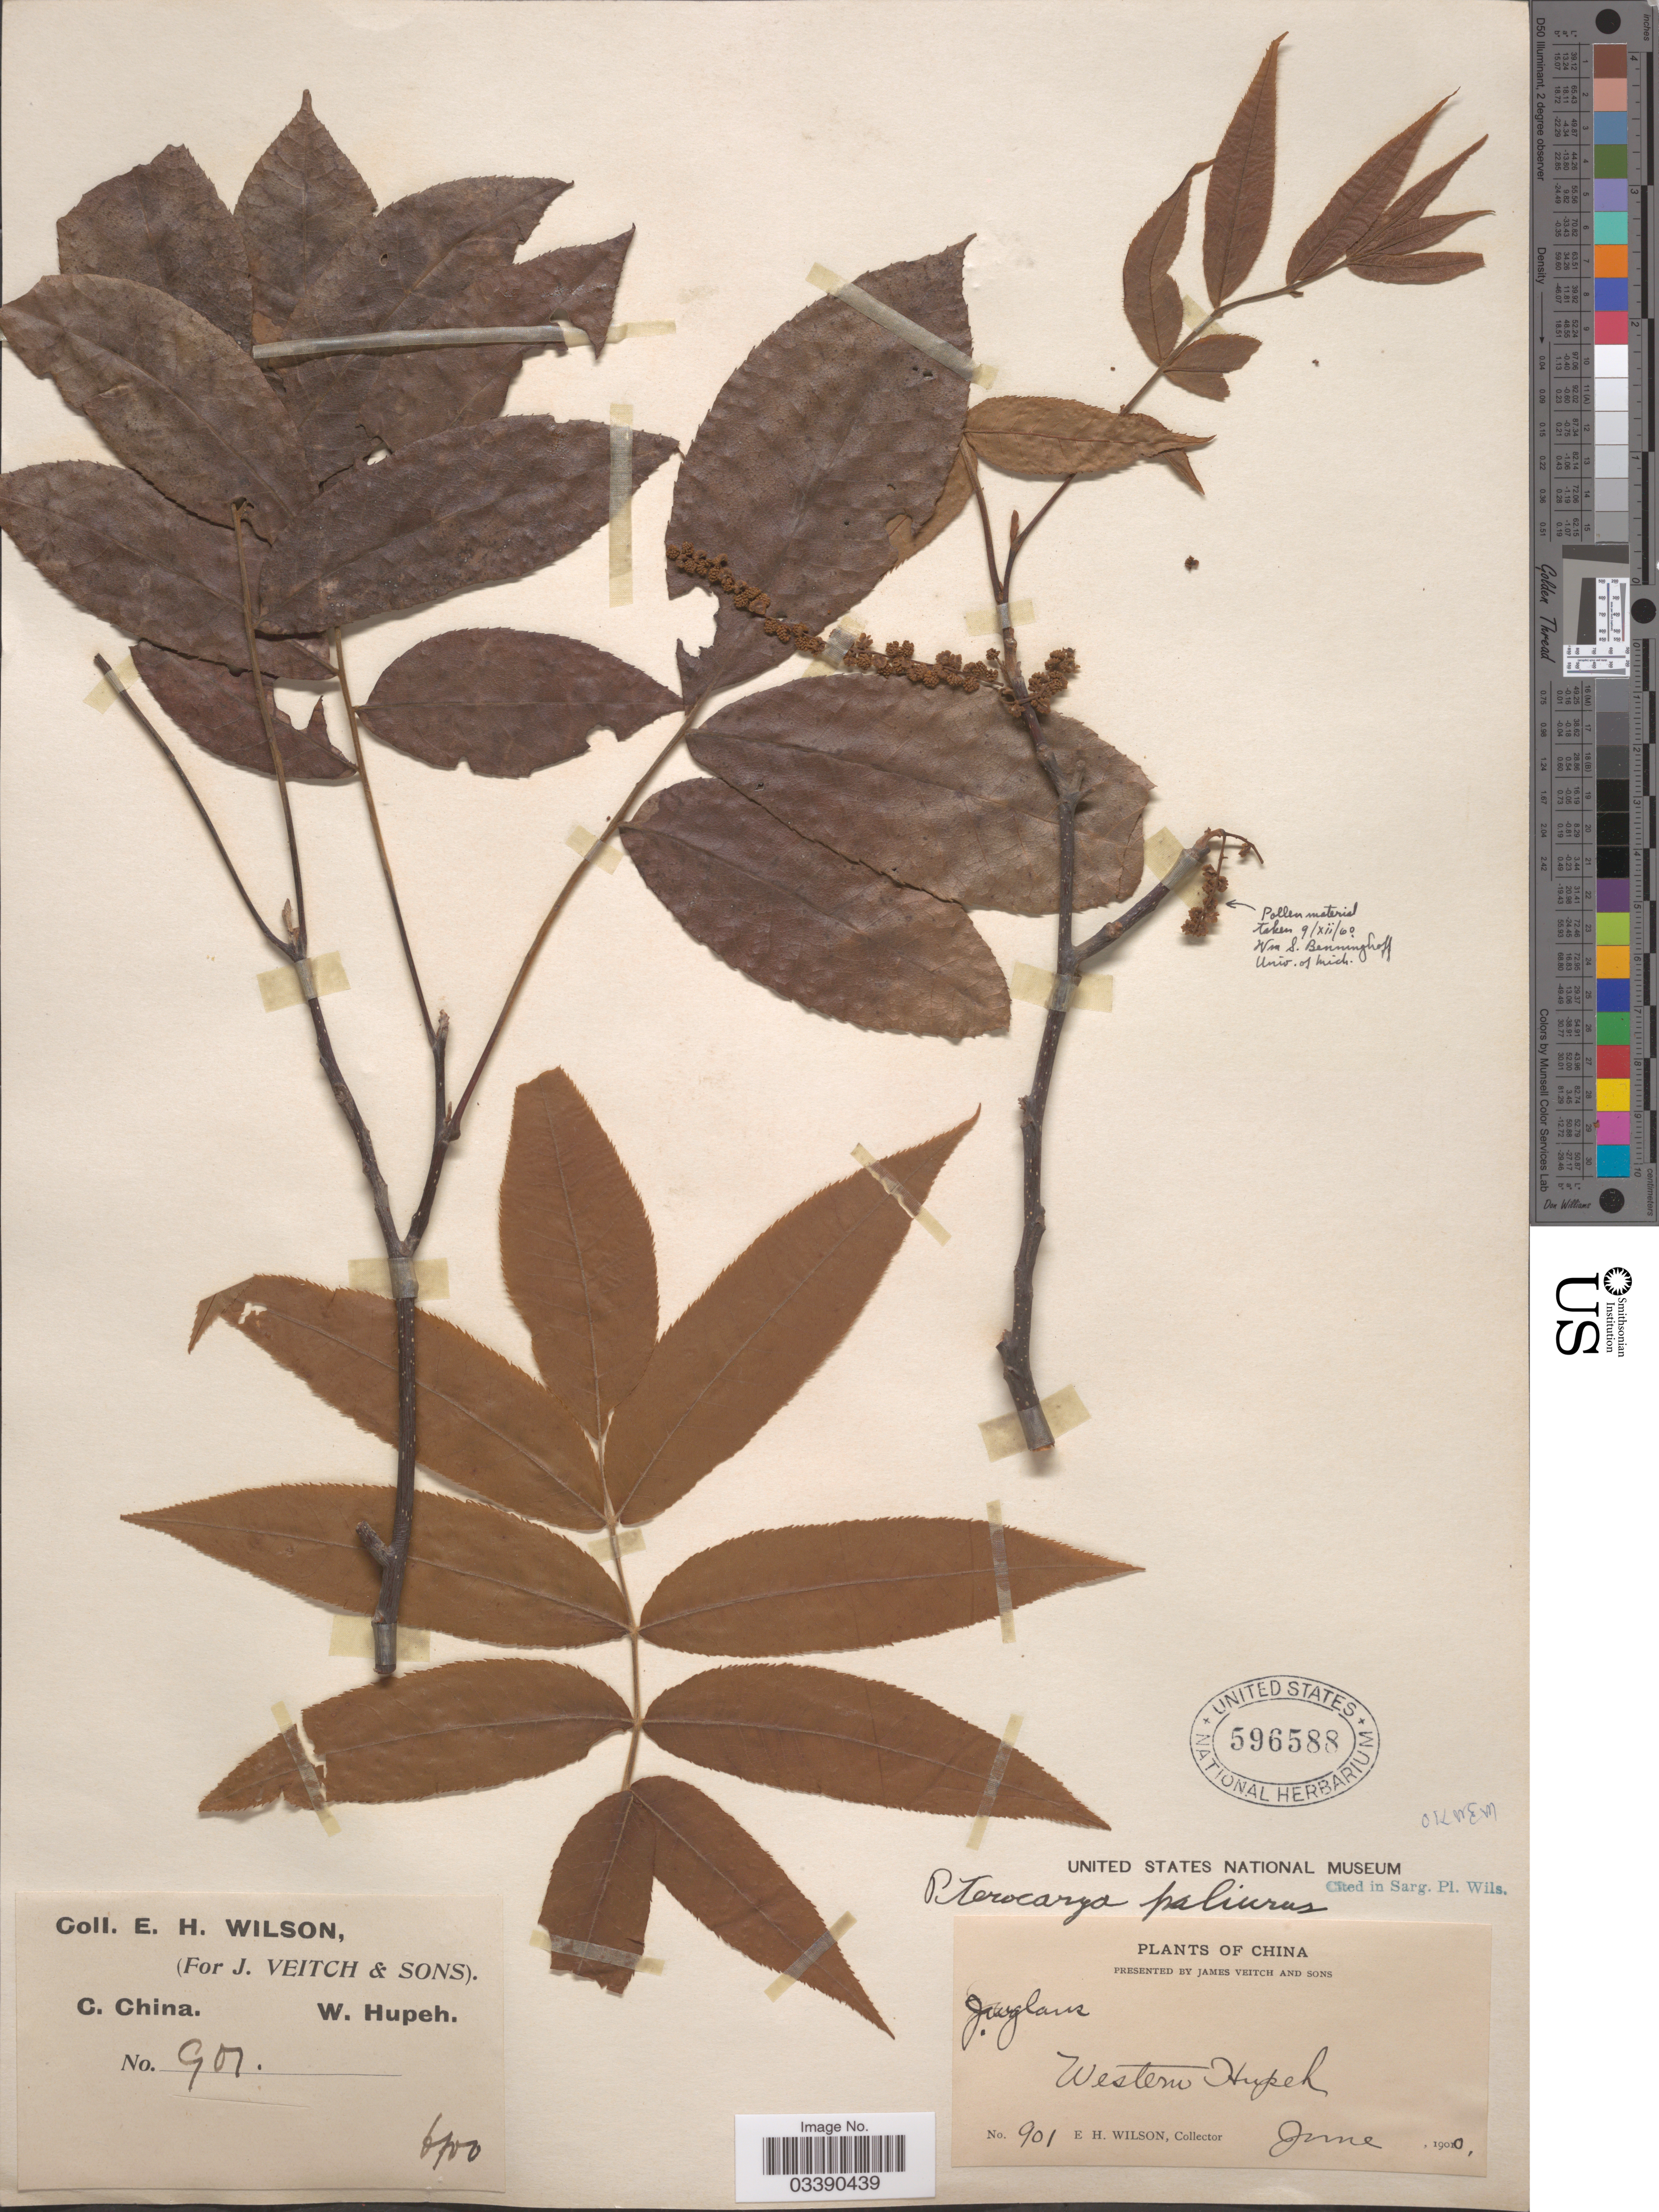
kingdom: Plantae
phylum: Tracheophyta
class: Magnoliopsida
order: Fagales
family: Juglandaceae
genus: Cyclocarya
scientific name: Cyclocarya paliurus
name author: (Batalin) Iljinsk.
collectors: E. Wilson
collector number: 901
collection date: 1900-06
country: China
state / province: Hubei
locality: C. China. W. Hupeh. Western Hupeh.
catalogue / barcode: US 596588